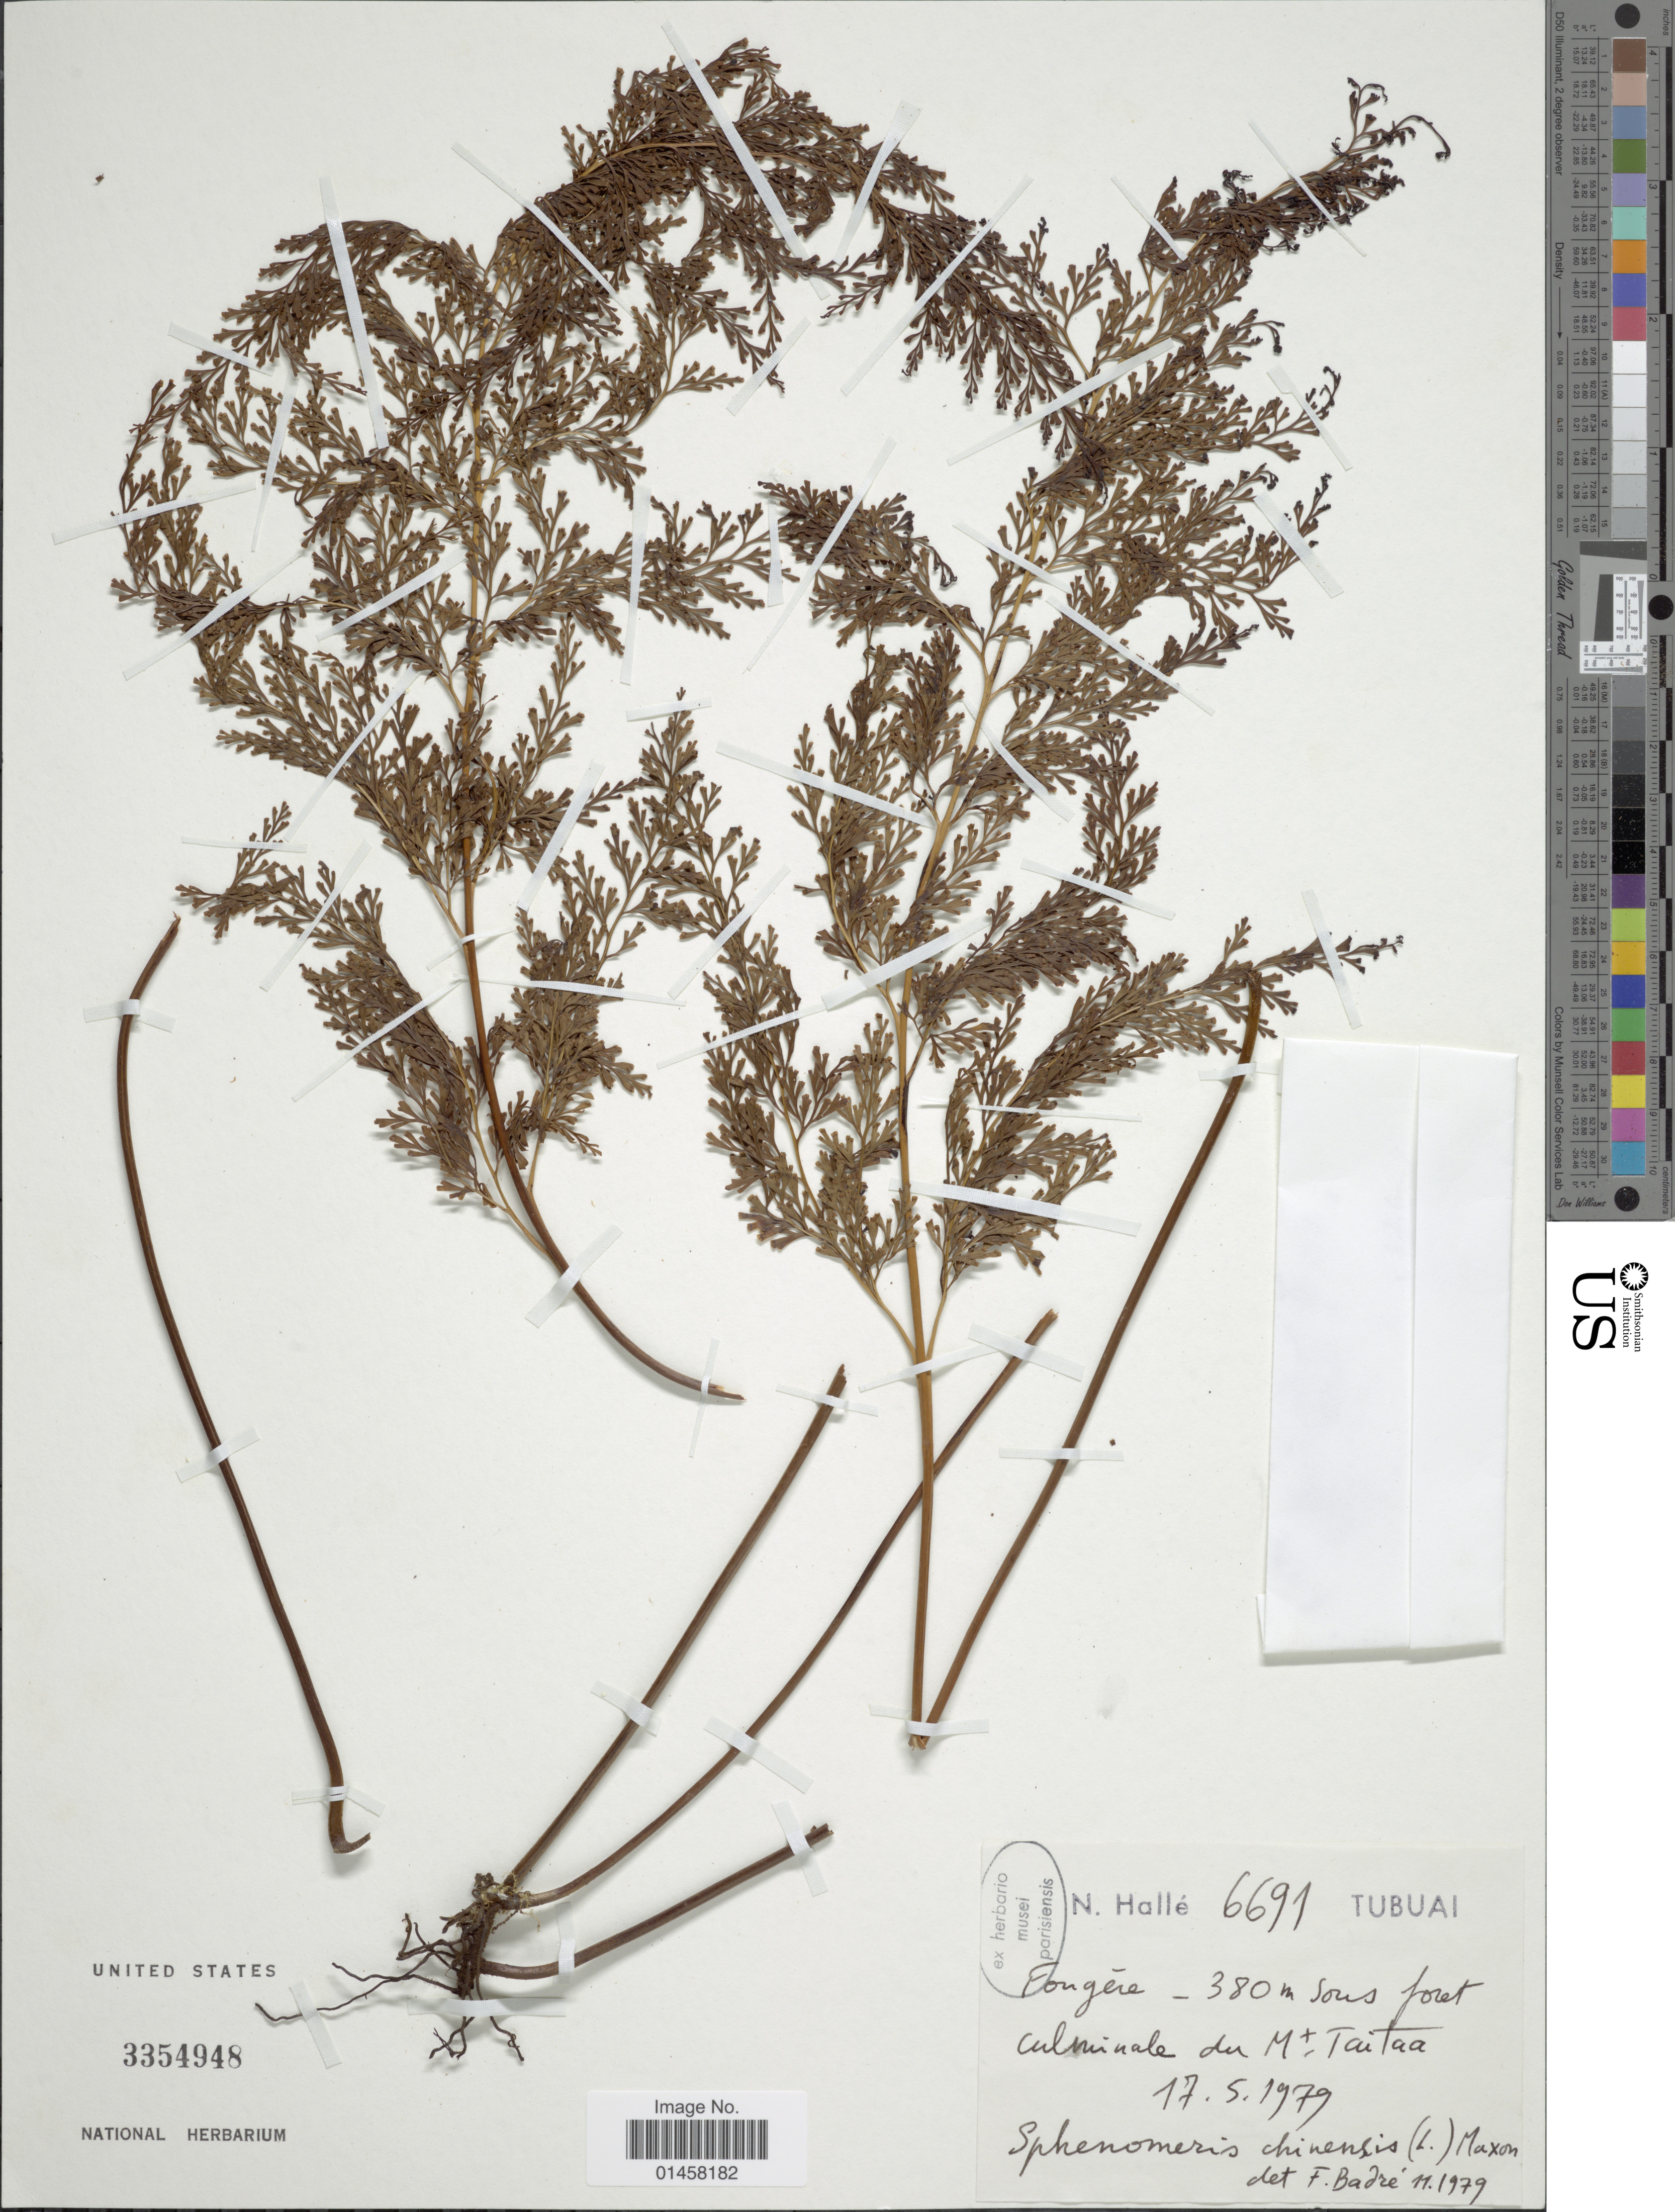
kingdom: Plantae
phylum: Tracheophyta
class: Polypodiopsida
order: Polypodiales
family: Lindsaeaceae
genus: Sphenomeris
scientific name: Sphenomeris chinensis var. chinensis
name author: (L.) Maxon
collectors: N. Hallé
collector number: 6691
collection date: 1979-05-17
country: French Polynesia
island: Tubuai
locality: Fongére. Sous forest culminale du Mt. Taitaa [interpreted]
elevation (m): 380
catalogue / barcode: US 3354948